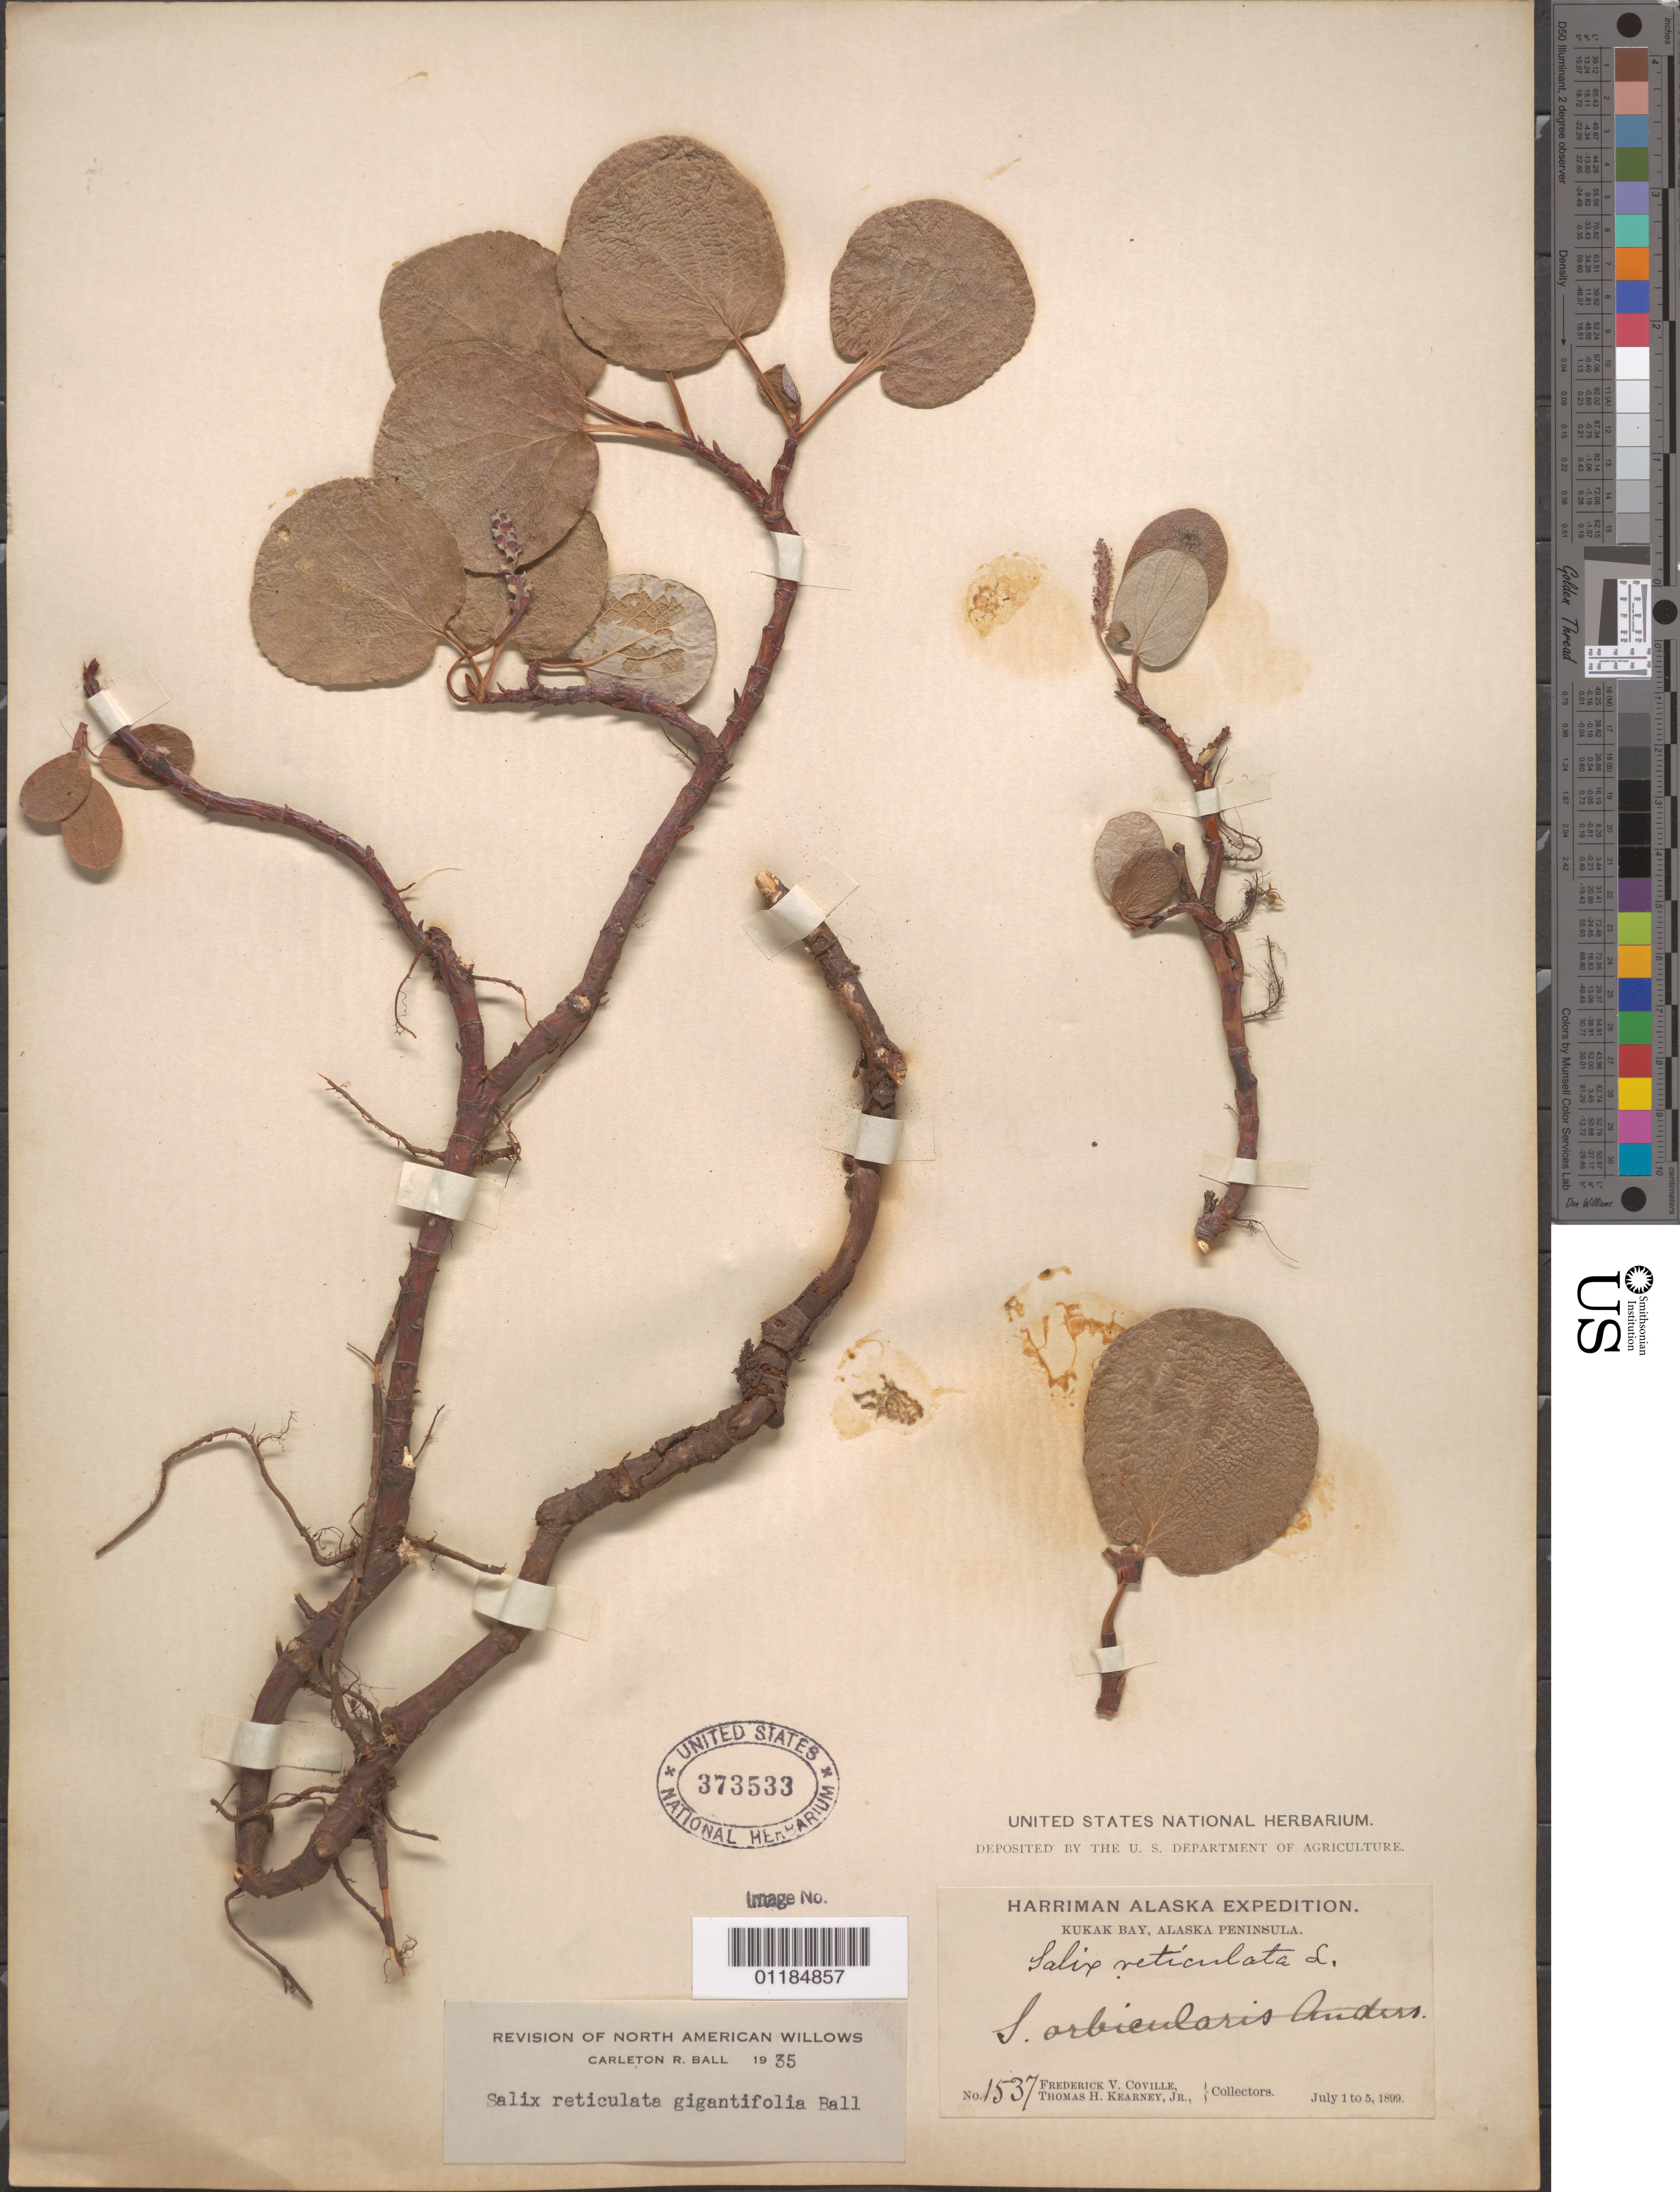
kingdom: Plantae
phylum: Tracheophyta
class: Magnoliopsida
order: Malpighiales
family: Salicaceae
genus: Salix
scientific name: Salix reticulata var. gigantifolia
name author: C.R. Ball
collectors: F. V. Coville, T. H. Kearney & T. H. Kearney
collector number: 1537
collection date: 1899-07-01/1899-07-05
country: United States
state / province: Alaska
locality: Kukak Bay, Alaska Peninsula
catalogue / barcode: US 373533